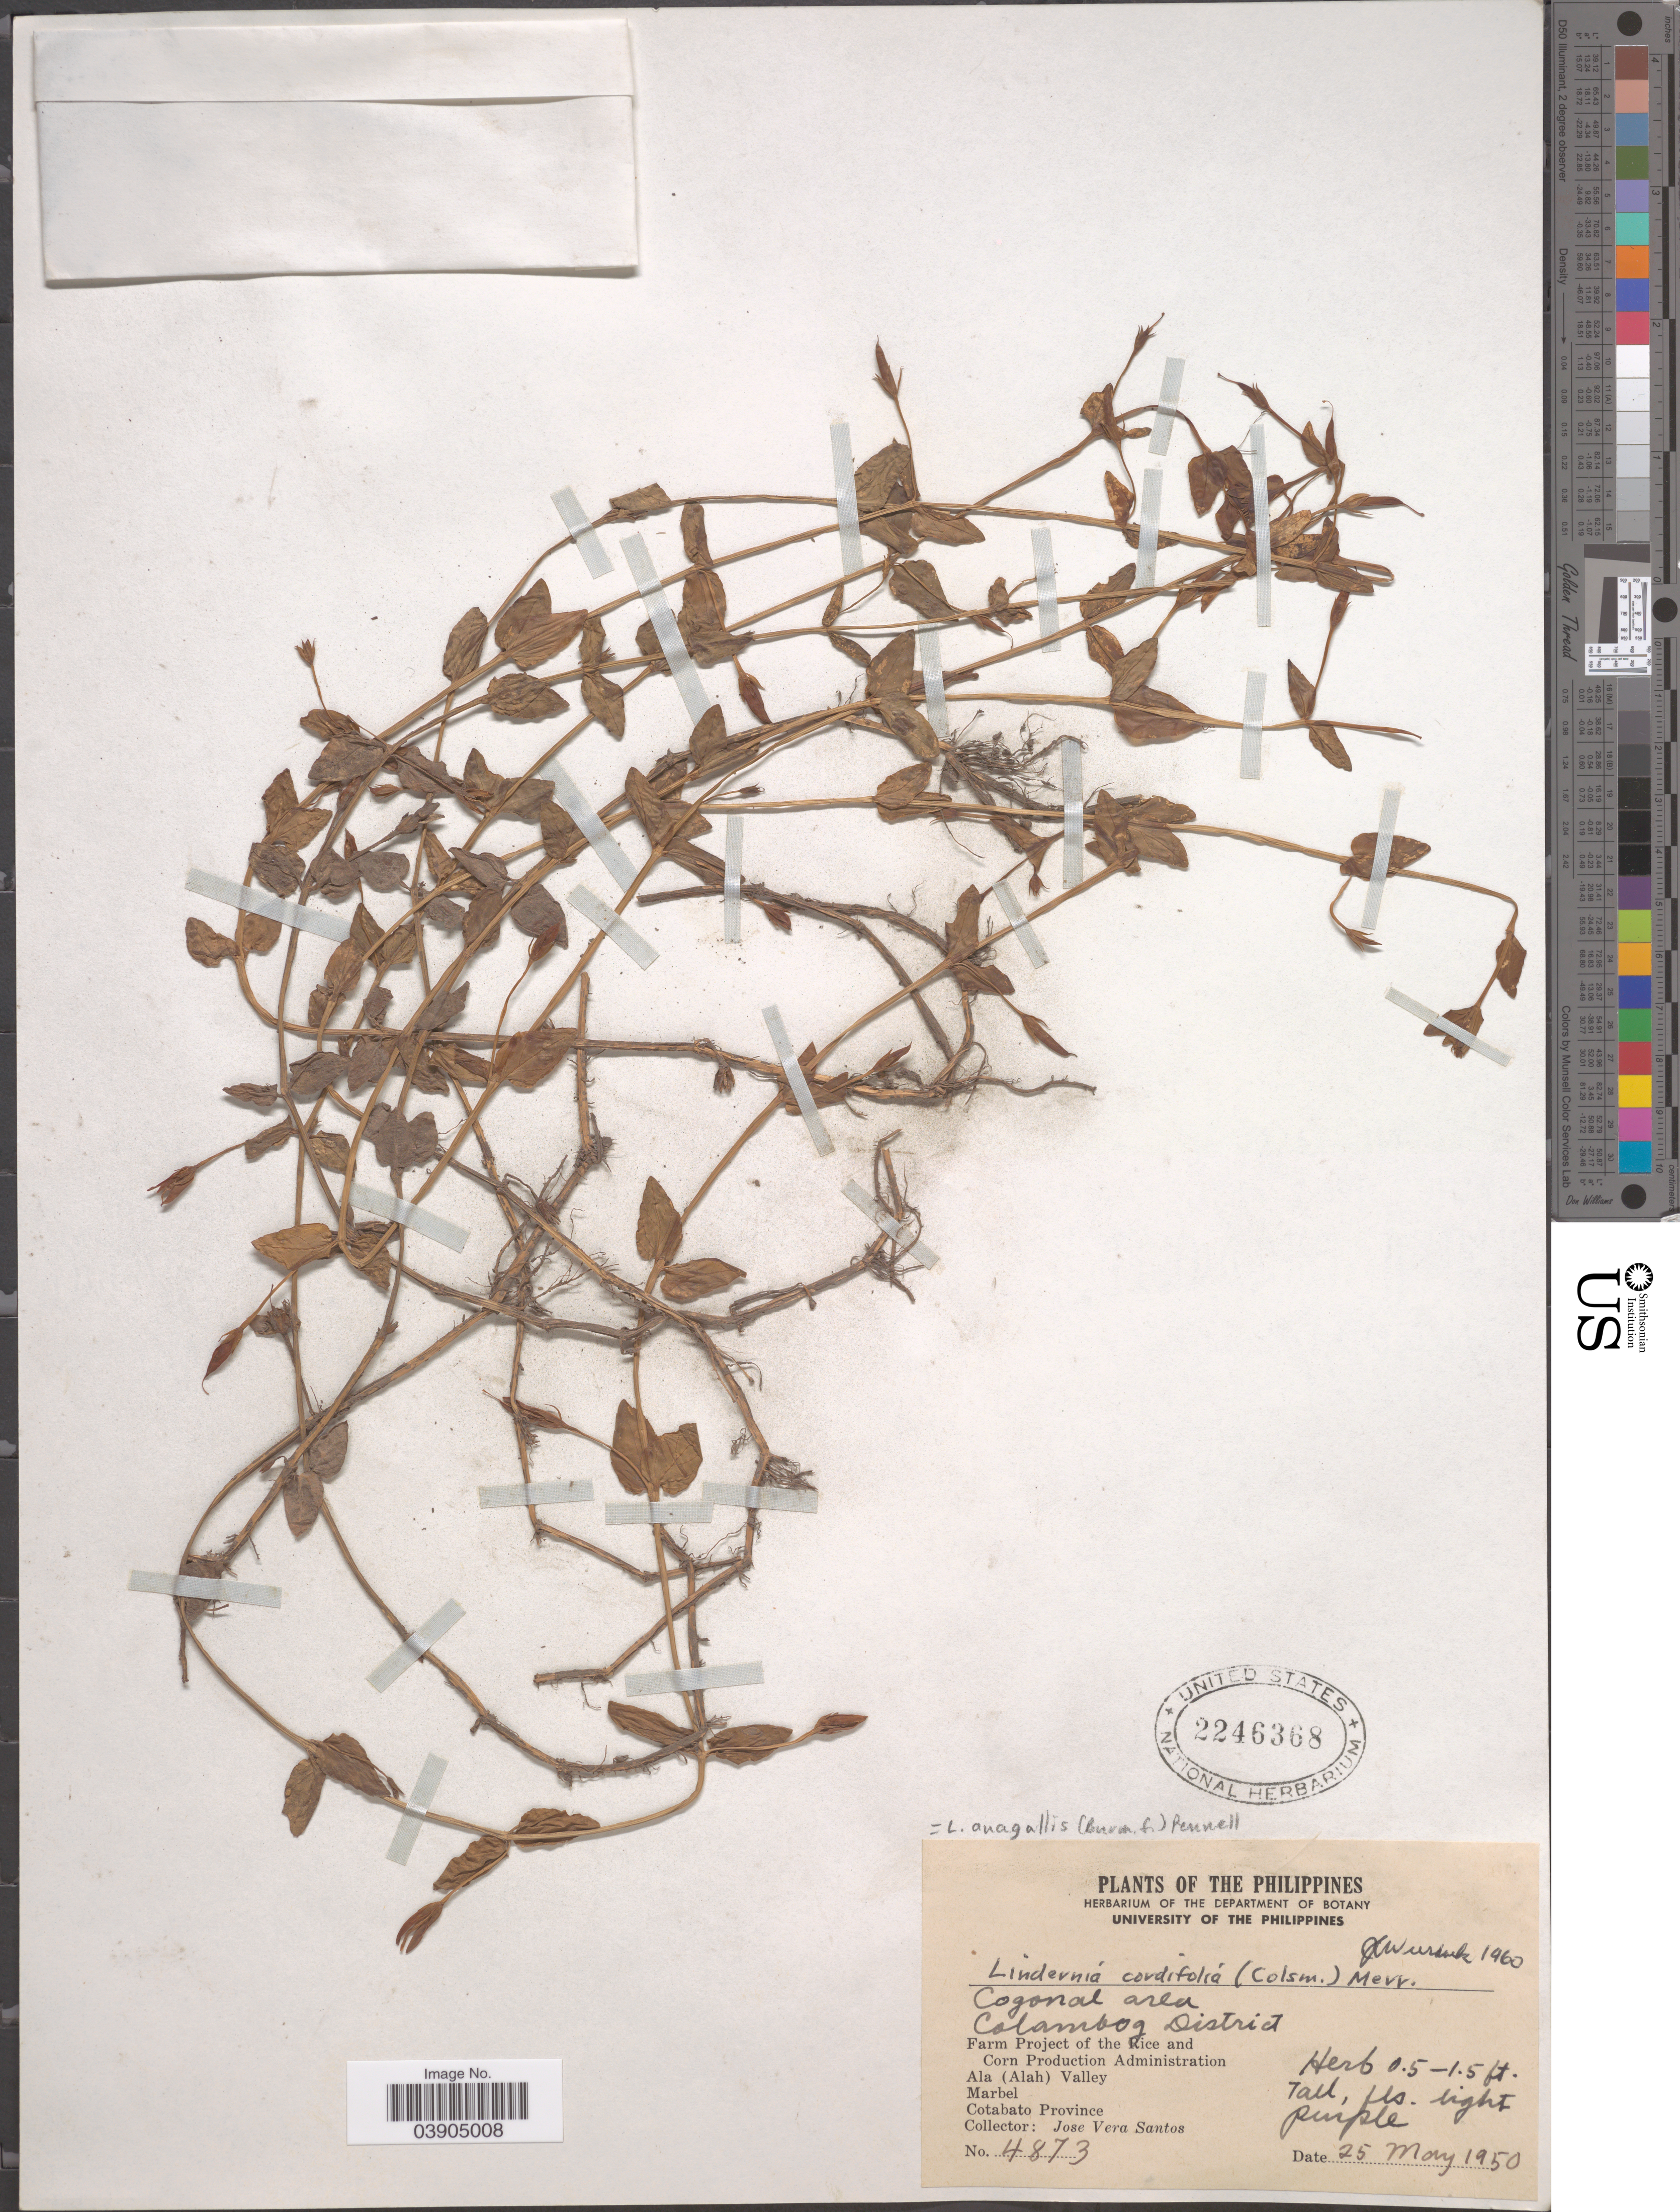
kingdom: Plantae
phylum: Tracheophyta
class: Magnoliopsida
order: Lamiales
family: Linderniaceae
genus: Lindernia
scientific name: Lindernia anagallis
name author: (Burm. f.) Pennell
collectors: J. V. Santos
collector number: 4873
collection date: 1950-05-25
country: Philippines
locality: Cogonal area. Colambog District. Farm Project of the Rice and Corn Production Administration. Ala (Alah) Valley. Marbel. Cotabato Province.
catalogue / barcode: US 2246368